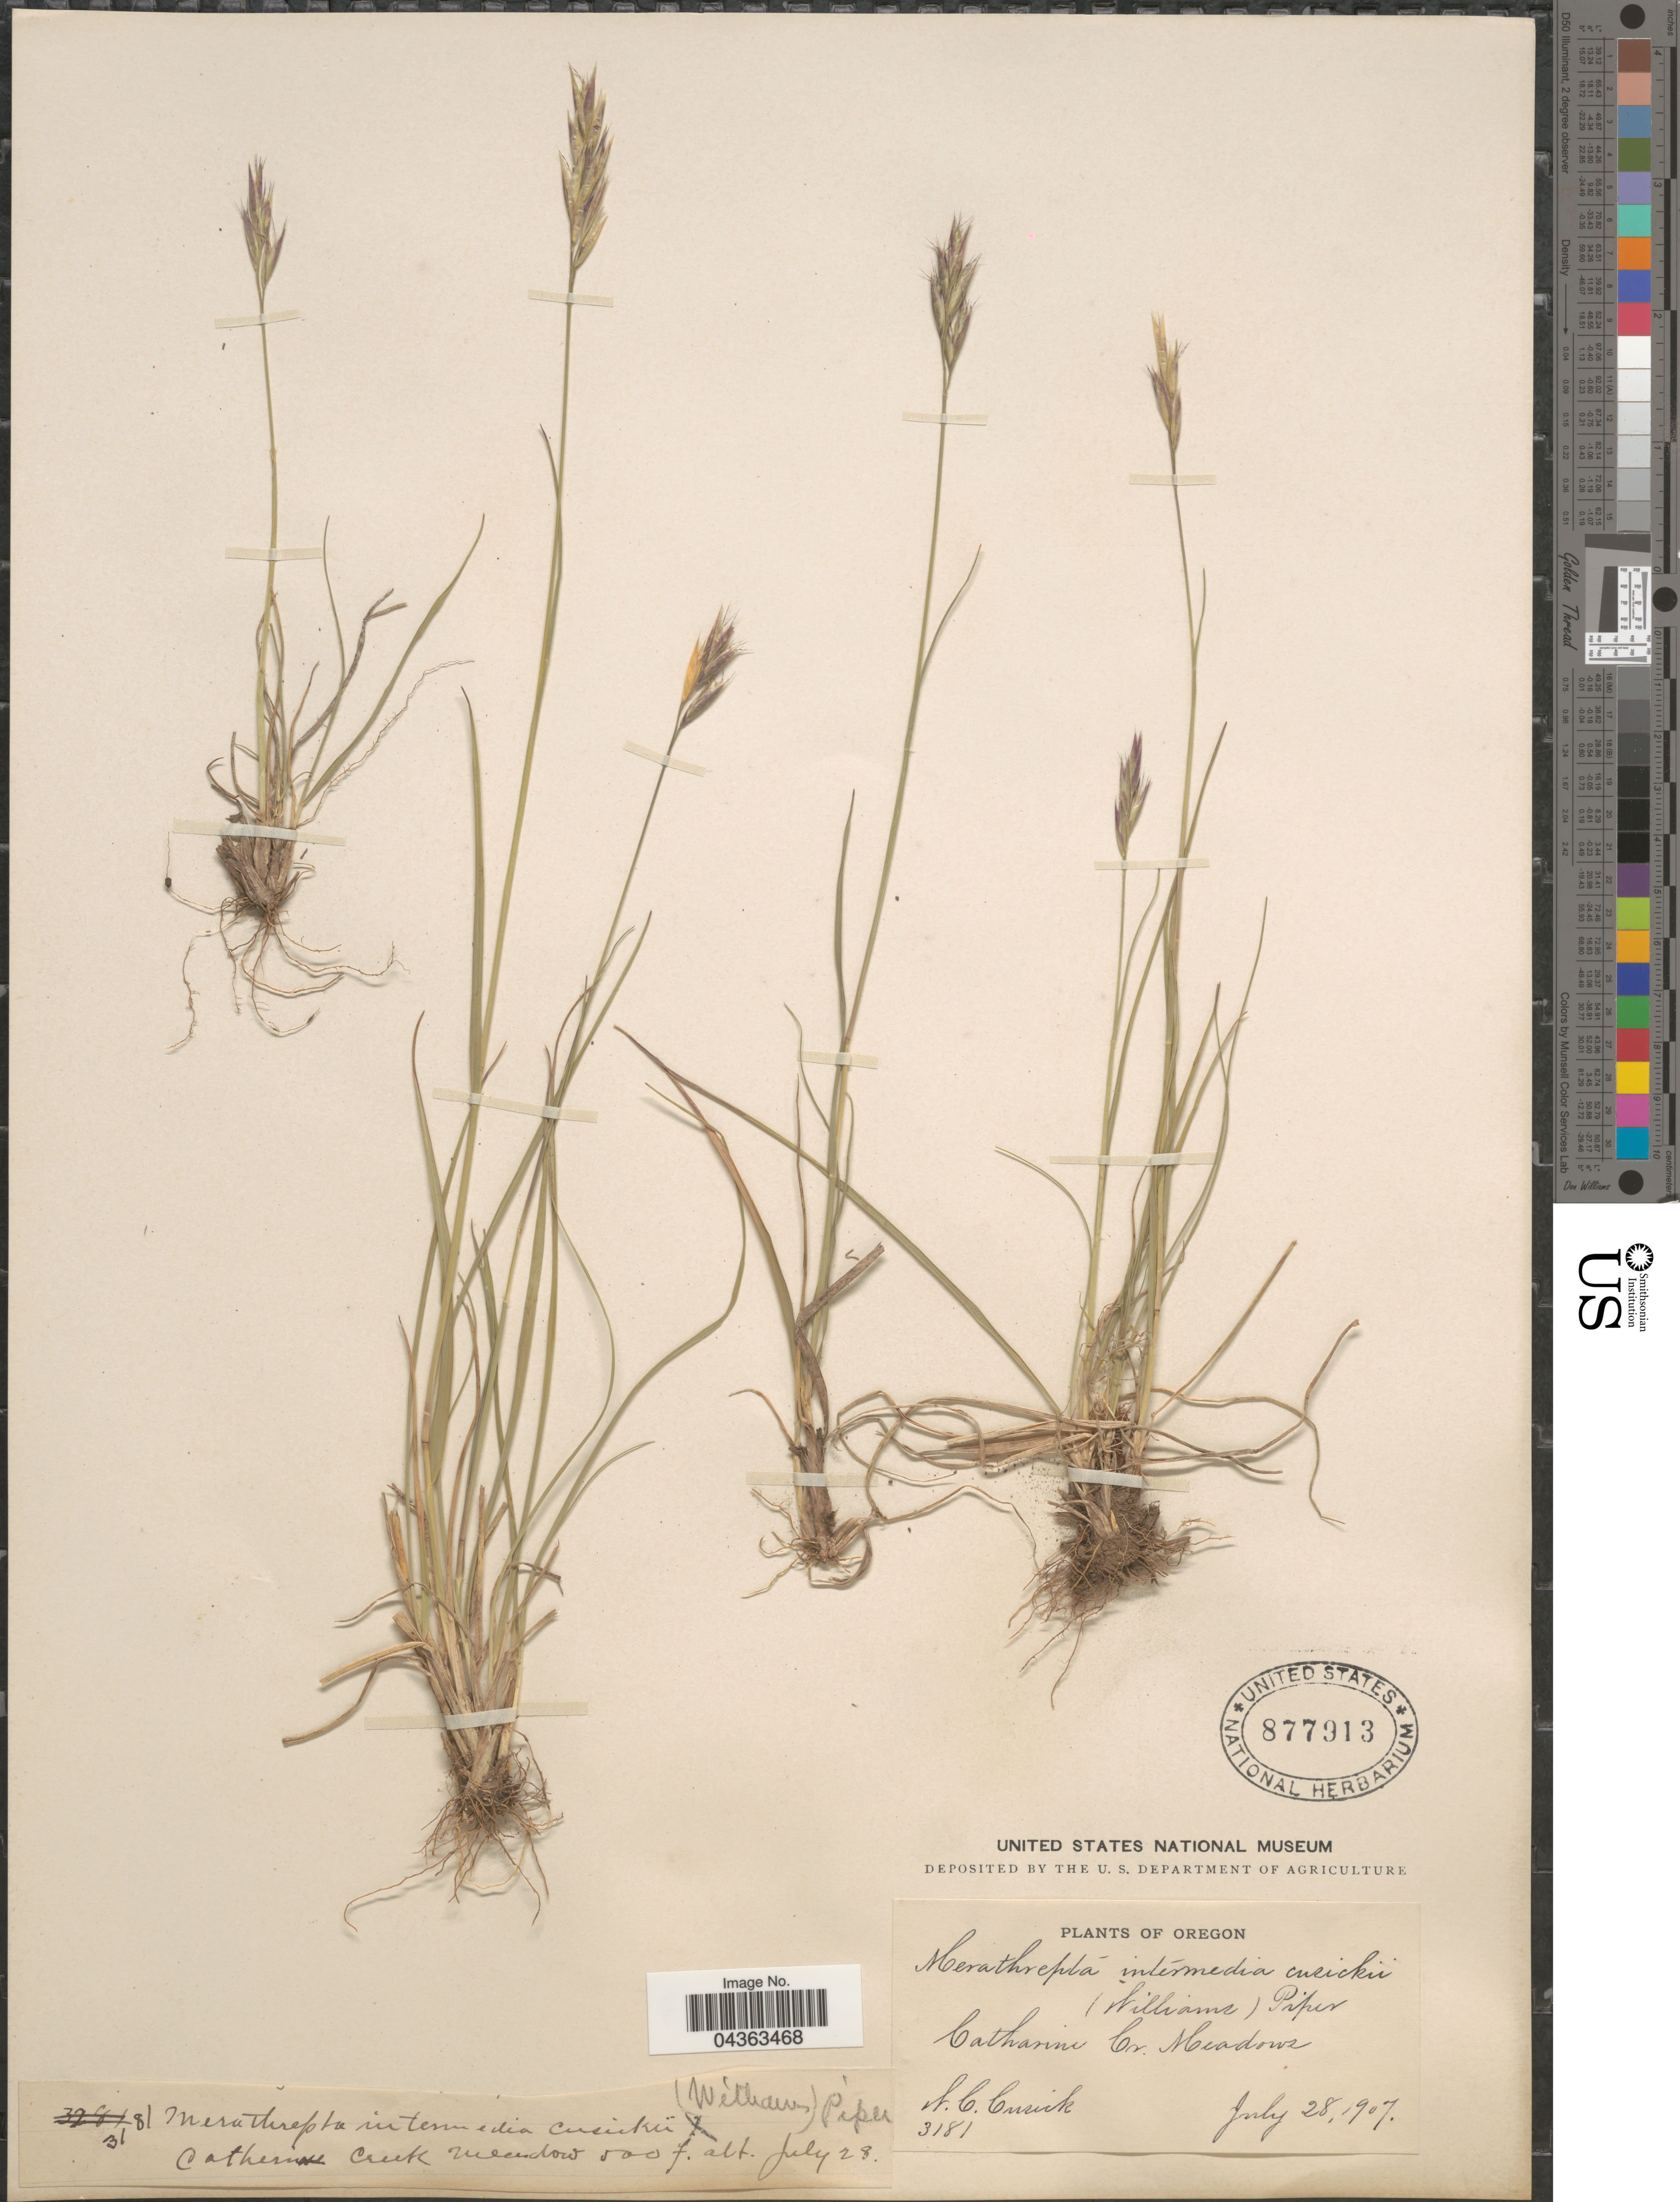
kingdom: Plantae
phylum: Tracheophyta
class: Liliopsida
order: Poales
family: Poaceae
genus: Danthonia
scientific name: Danthonia intermedia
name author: Vasey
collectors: W. C. Cusick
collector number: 3181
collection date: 1907-07-28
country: United States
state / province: Oregon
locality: Catharine Cr. Meadows. Catherine Creek.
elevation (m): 152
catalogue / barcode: US 877913